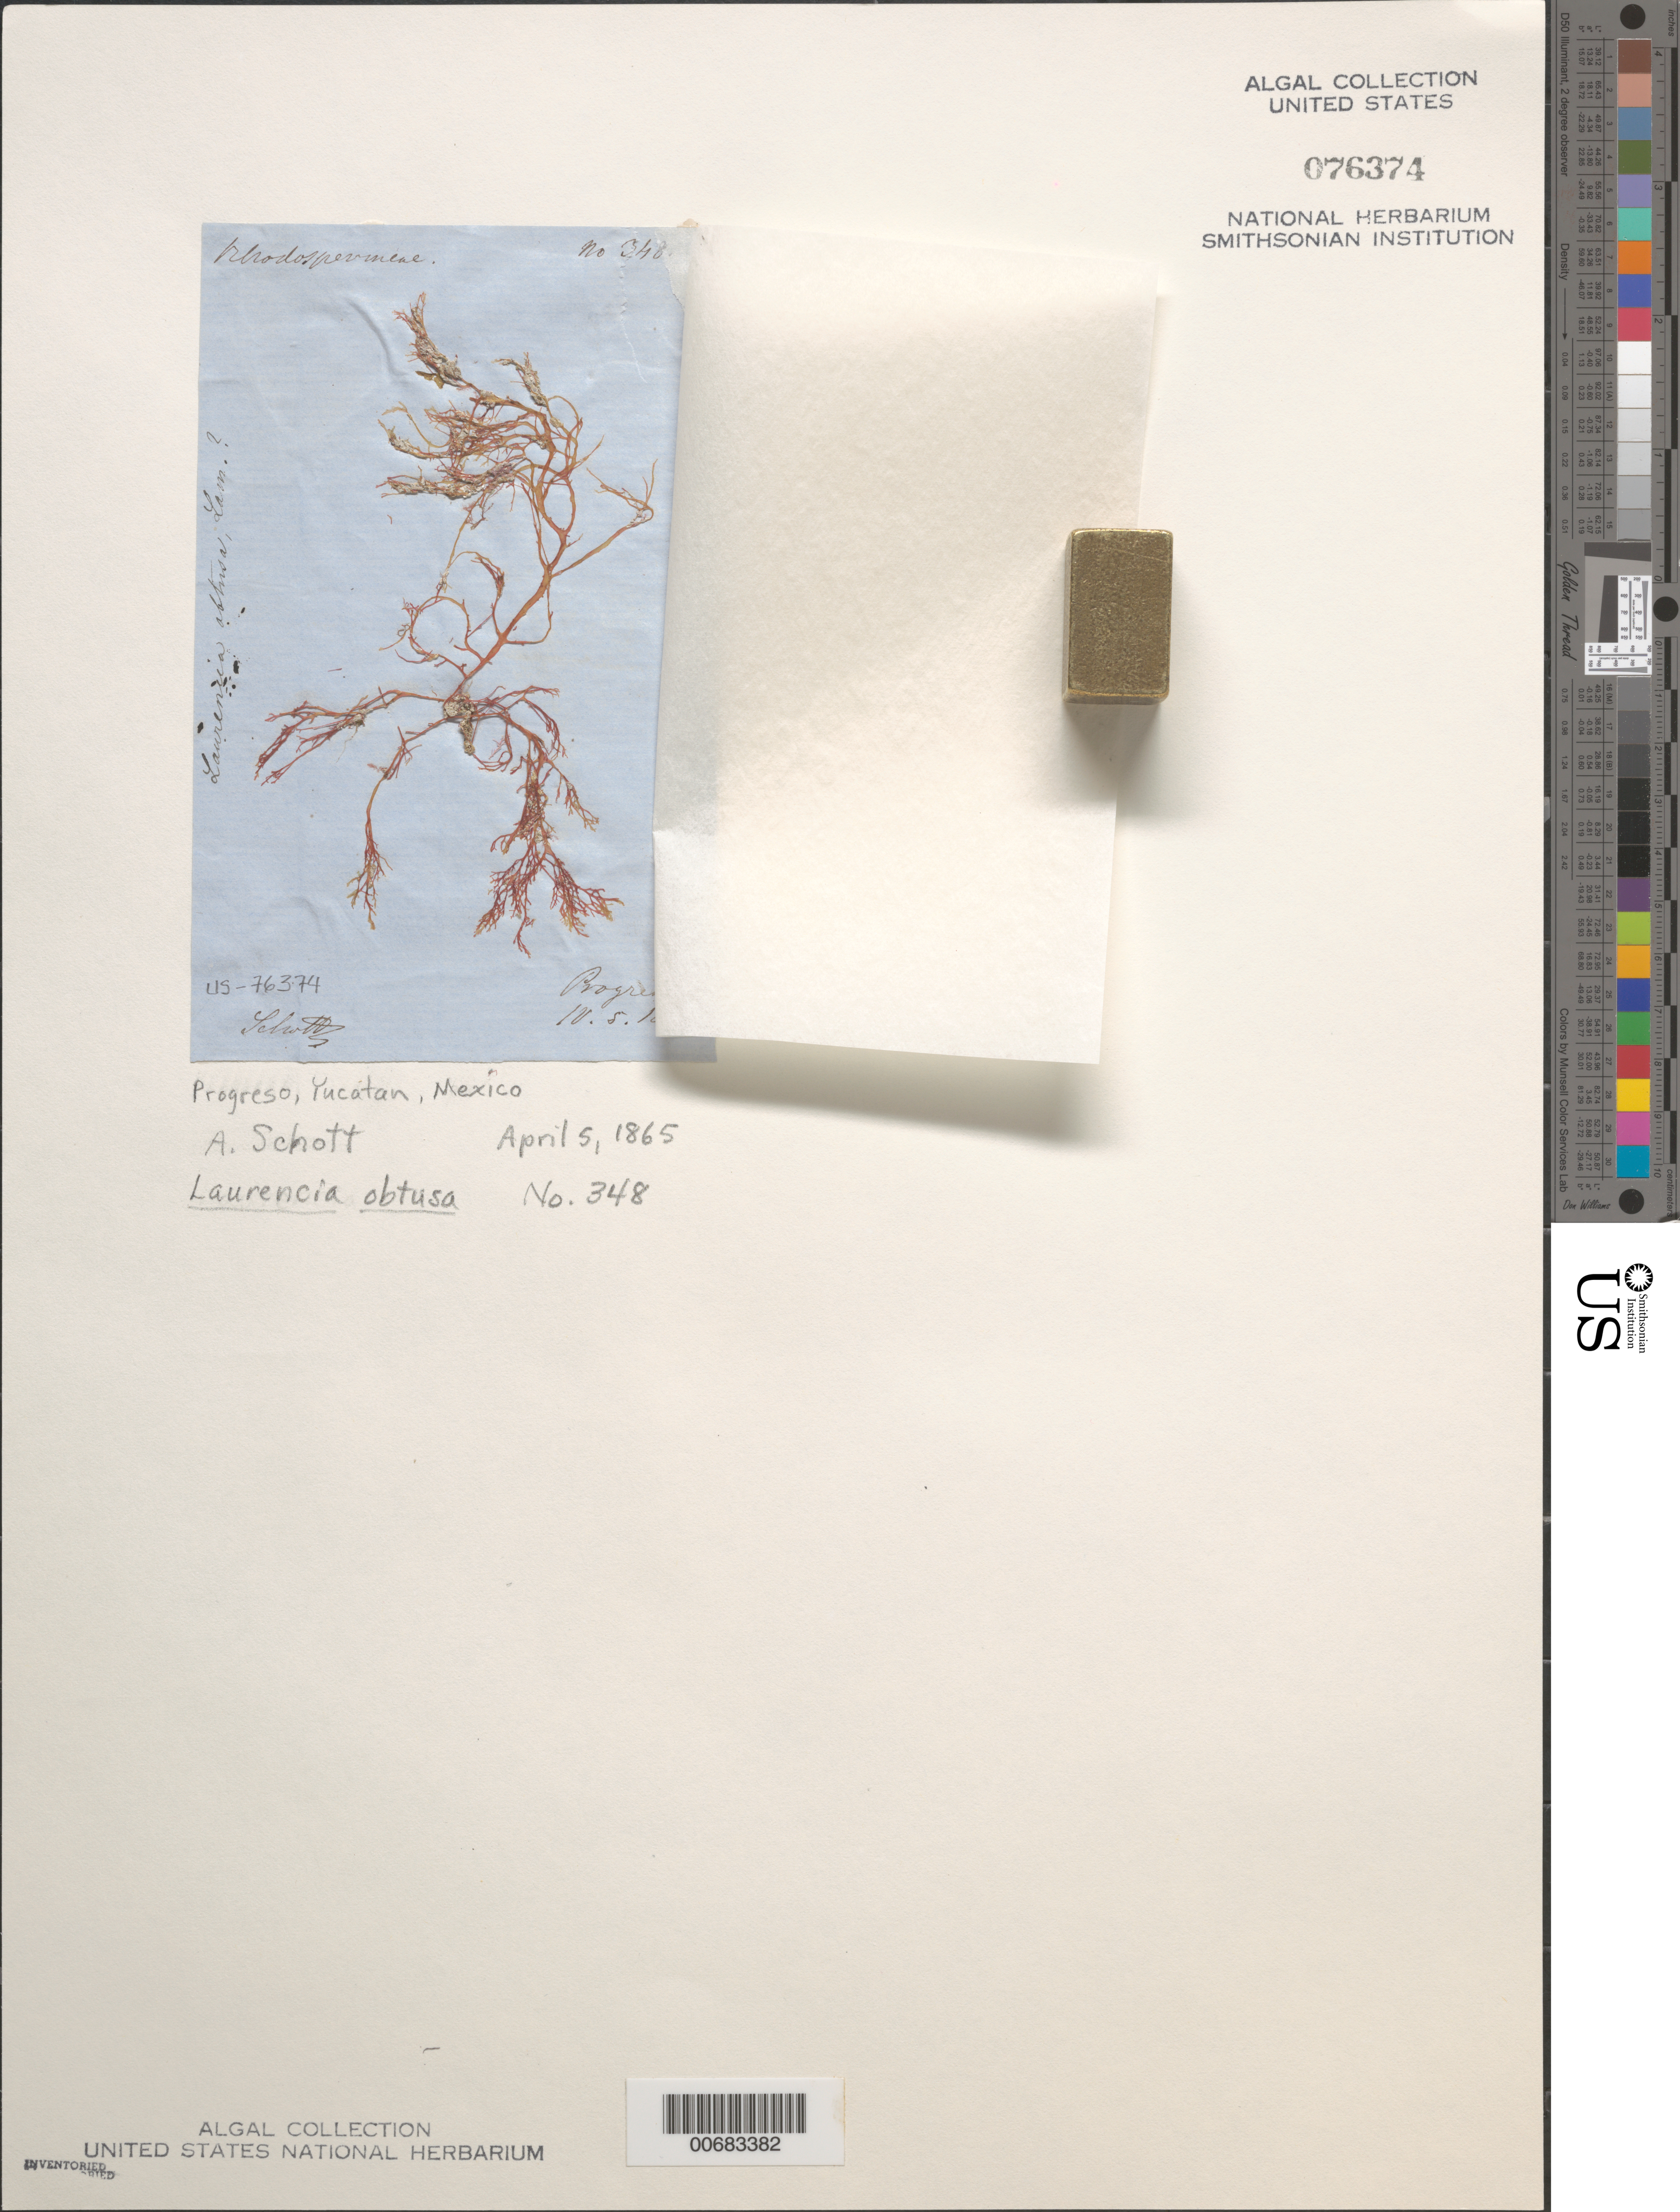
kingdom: Plantae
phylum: Rhodophyta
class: Florideophyceae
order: Ceramiales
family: Rhodomelaceae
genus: Laurencia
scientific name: Laurencia obtusa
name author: (Huds.) J.V.Lamouroux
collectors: A. C. V. Schott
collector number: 348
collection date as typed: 05 Apr 1865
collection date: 1865-04-05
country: Mexico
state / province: Yucatan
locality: Progreso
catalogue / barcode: US 76374